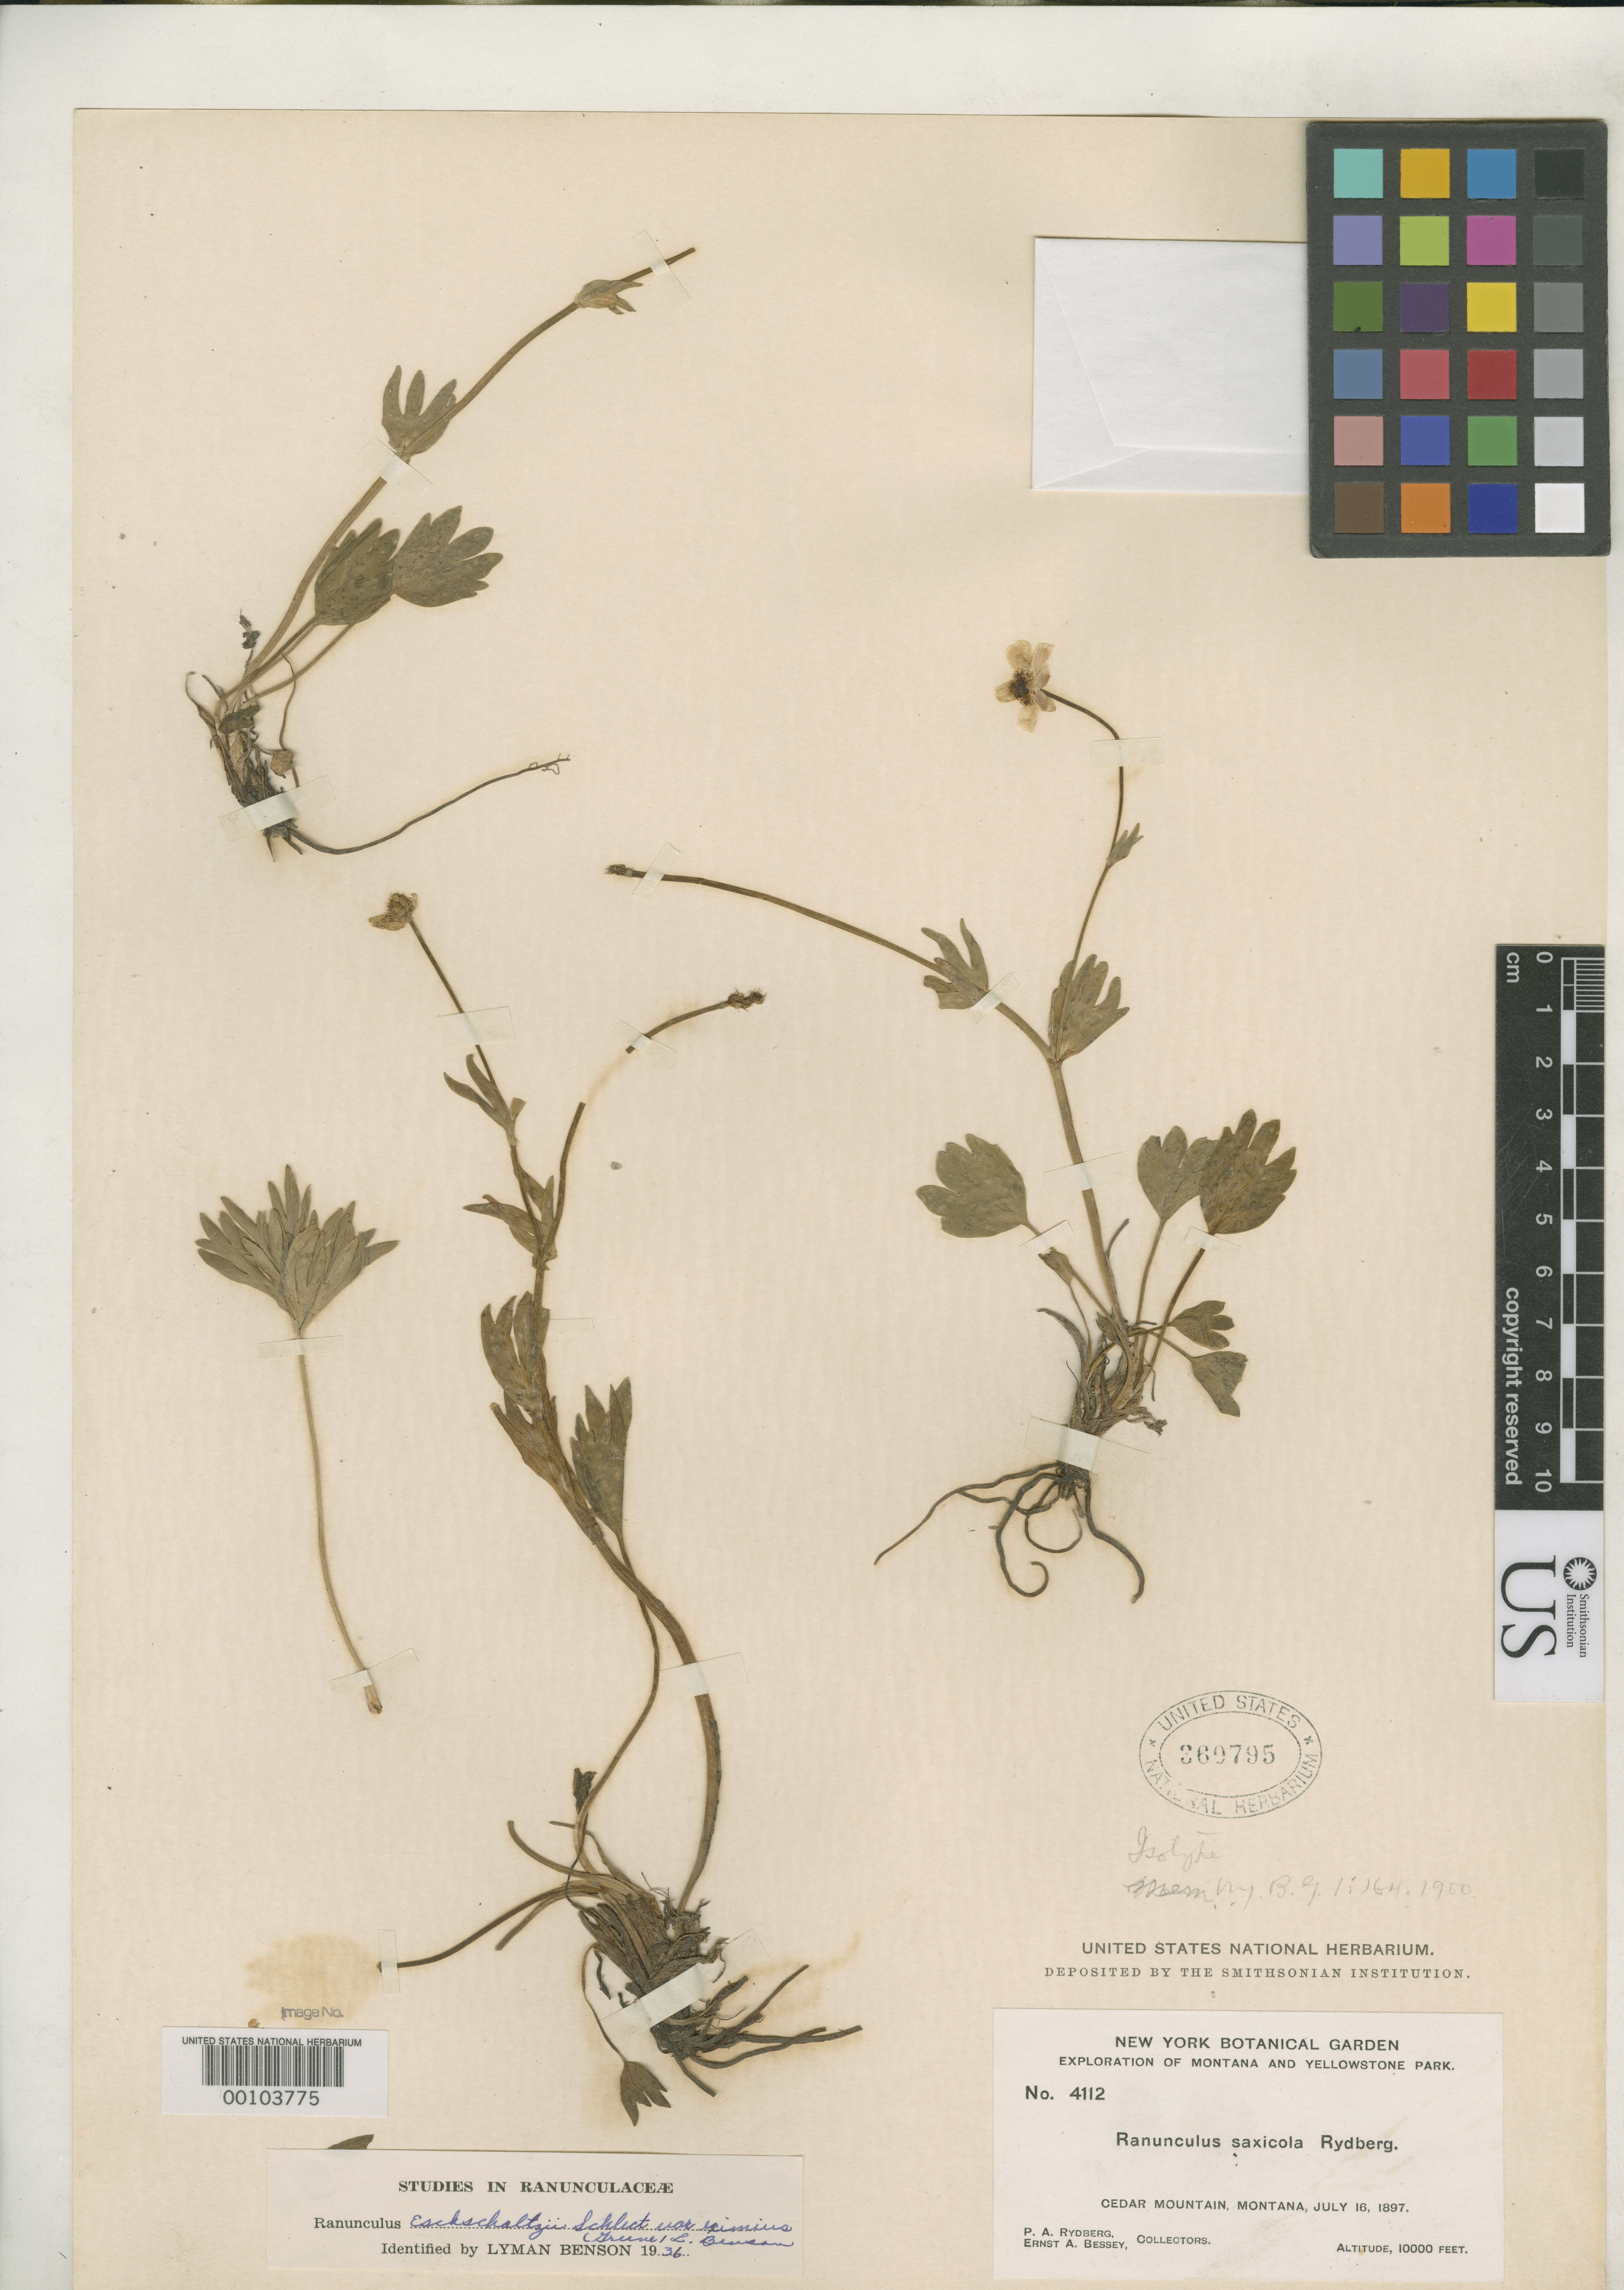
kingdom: Plantae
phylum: Tracheophyta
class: Magnoliopsida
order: Ranunculales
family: Ranunculaceae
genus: Ranunculus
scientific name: Ranunculus saxicola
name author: Rydb.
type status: Isolectotype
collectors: P. A. Rydberg & E. Bessey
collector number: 4112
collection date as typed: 16 Jul 1897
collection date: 1897-07-16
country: United States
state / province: Montana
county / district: Madison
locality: Cedar Mountain.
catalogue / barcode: US 360795